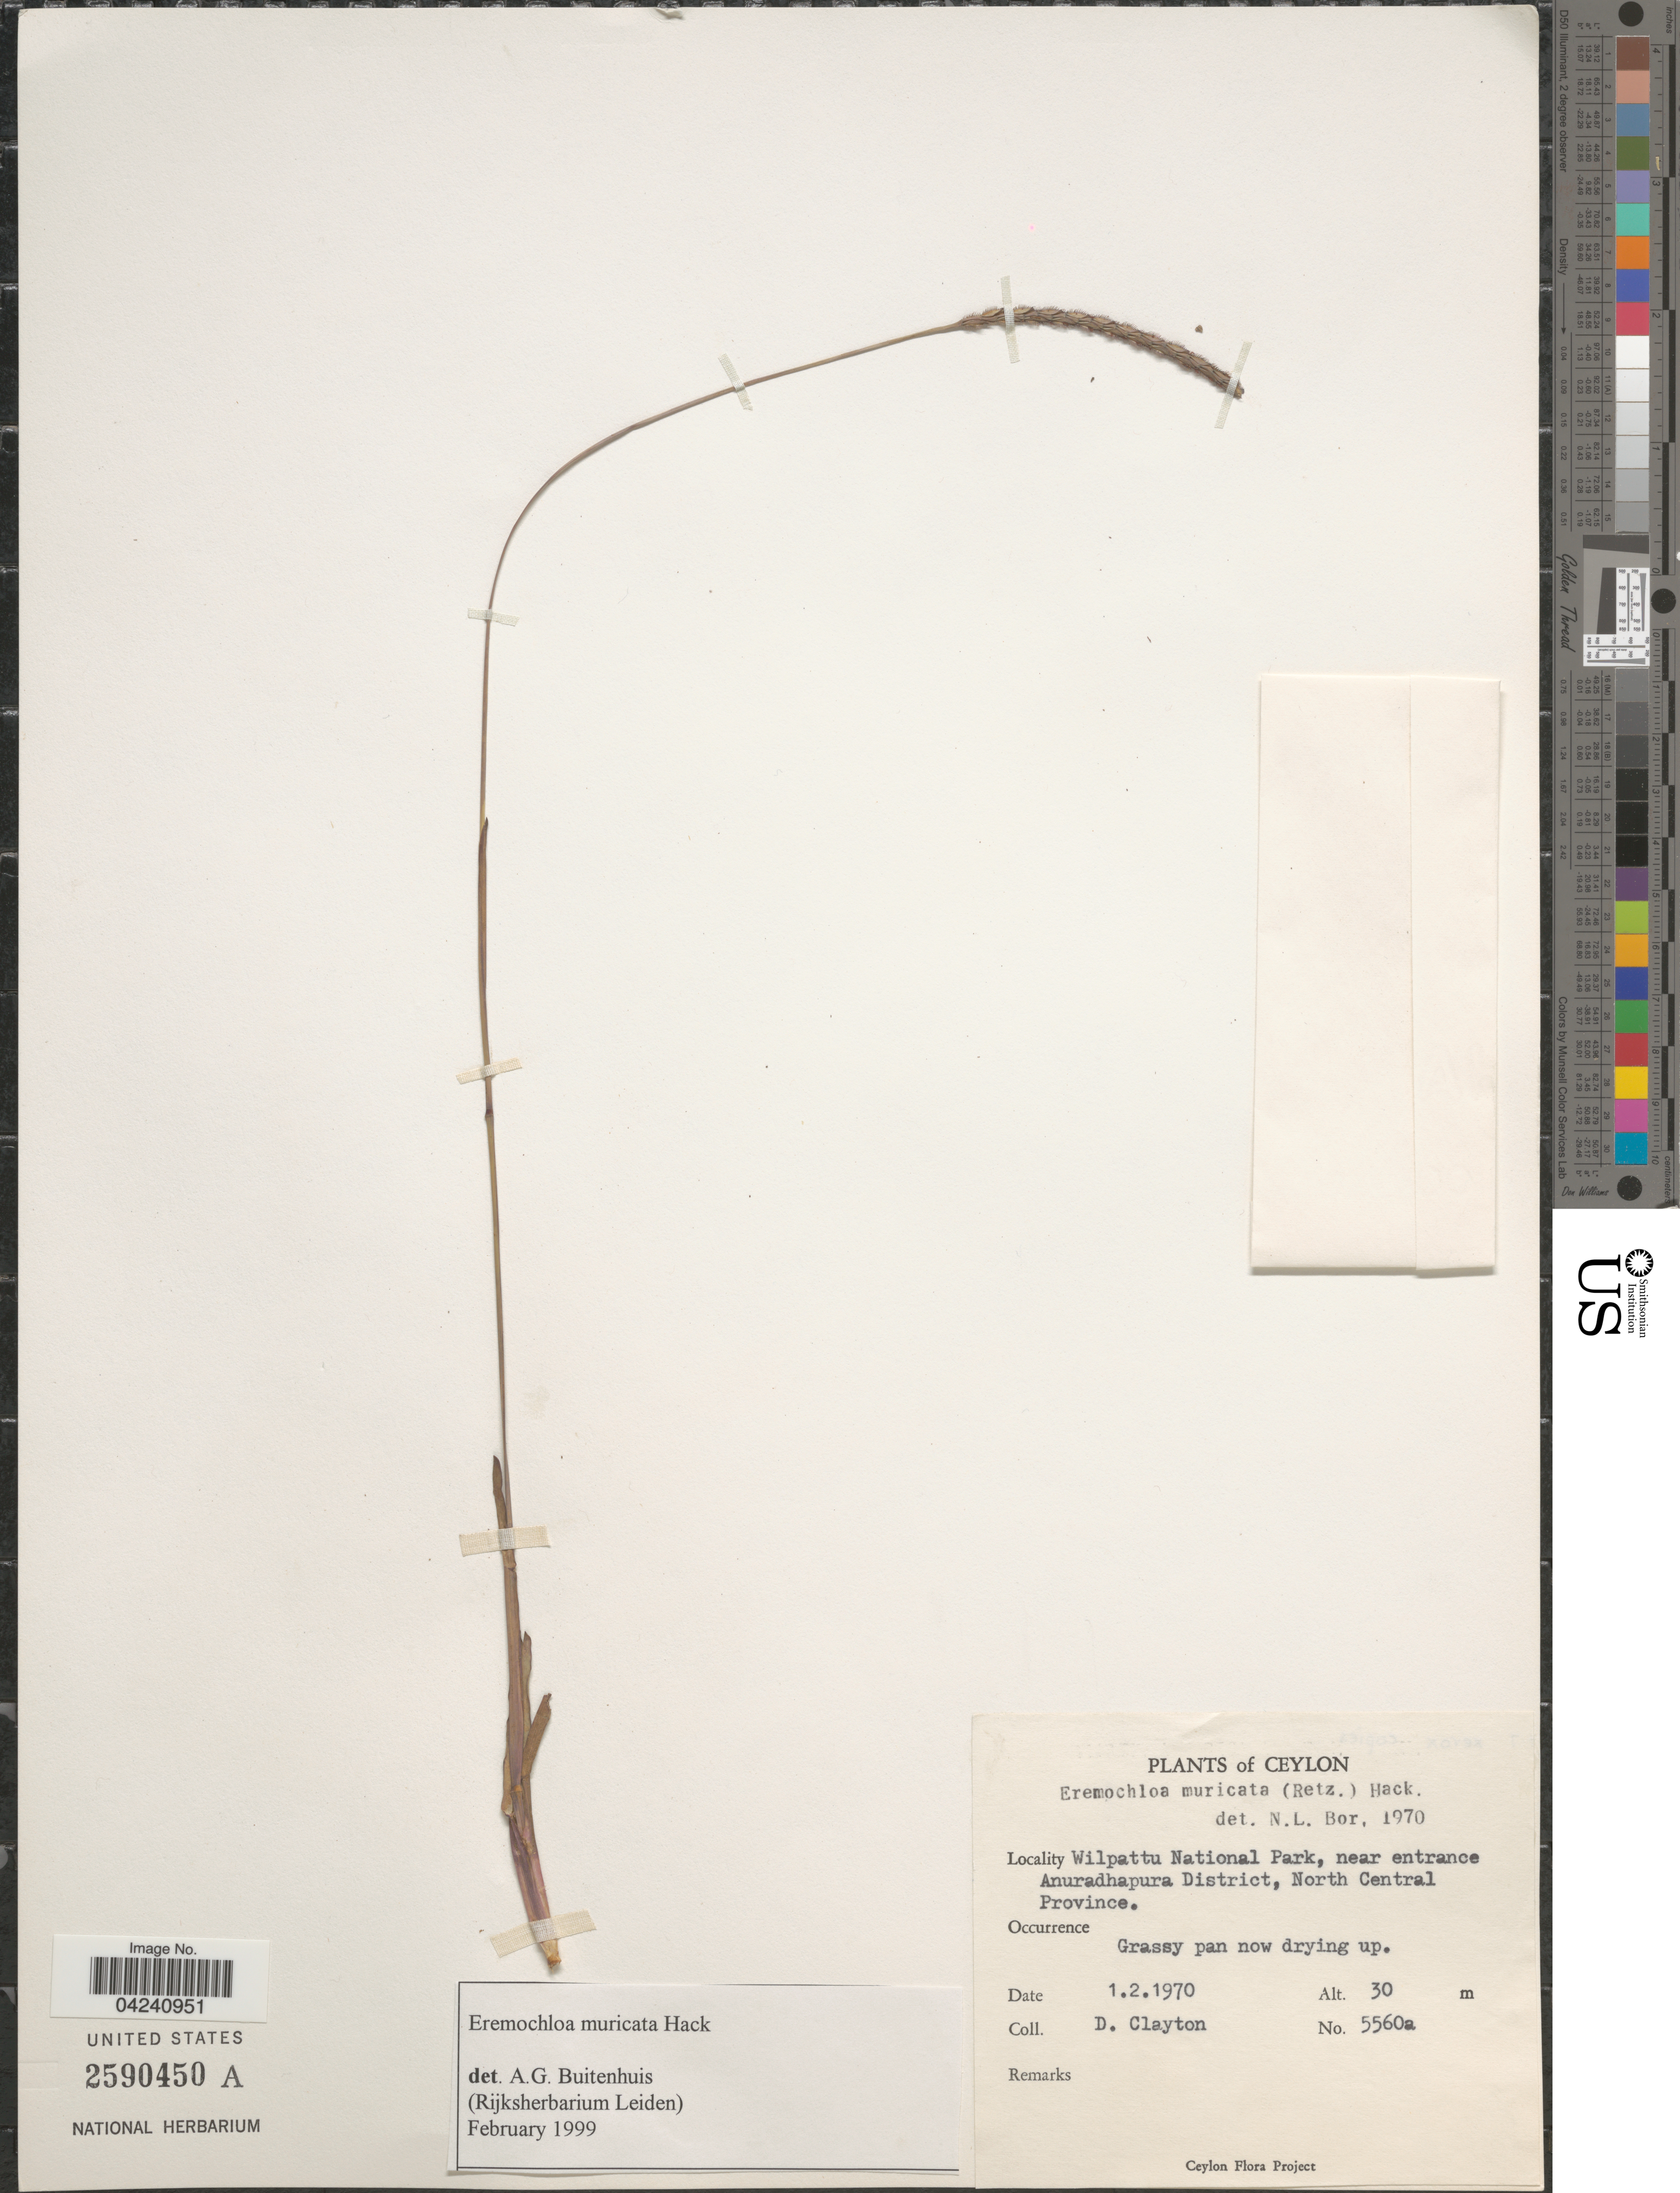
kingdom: Plantae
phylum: Tracheophyta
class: Liliopsida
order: Poales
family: Poaceae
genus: Eremochloa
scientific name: Eremochloa muricata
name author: (Retz.) Hack.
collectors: D. Clayton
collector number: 5560a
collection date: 1970-02-01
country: Sri Lanka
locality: Ceylon. Wilpattu National Park, near entrance Anuradhapura District, North Central Province.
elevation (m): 30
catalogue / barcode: US 2590450A